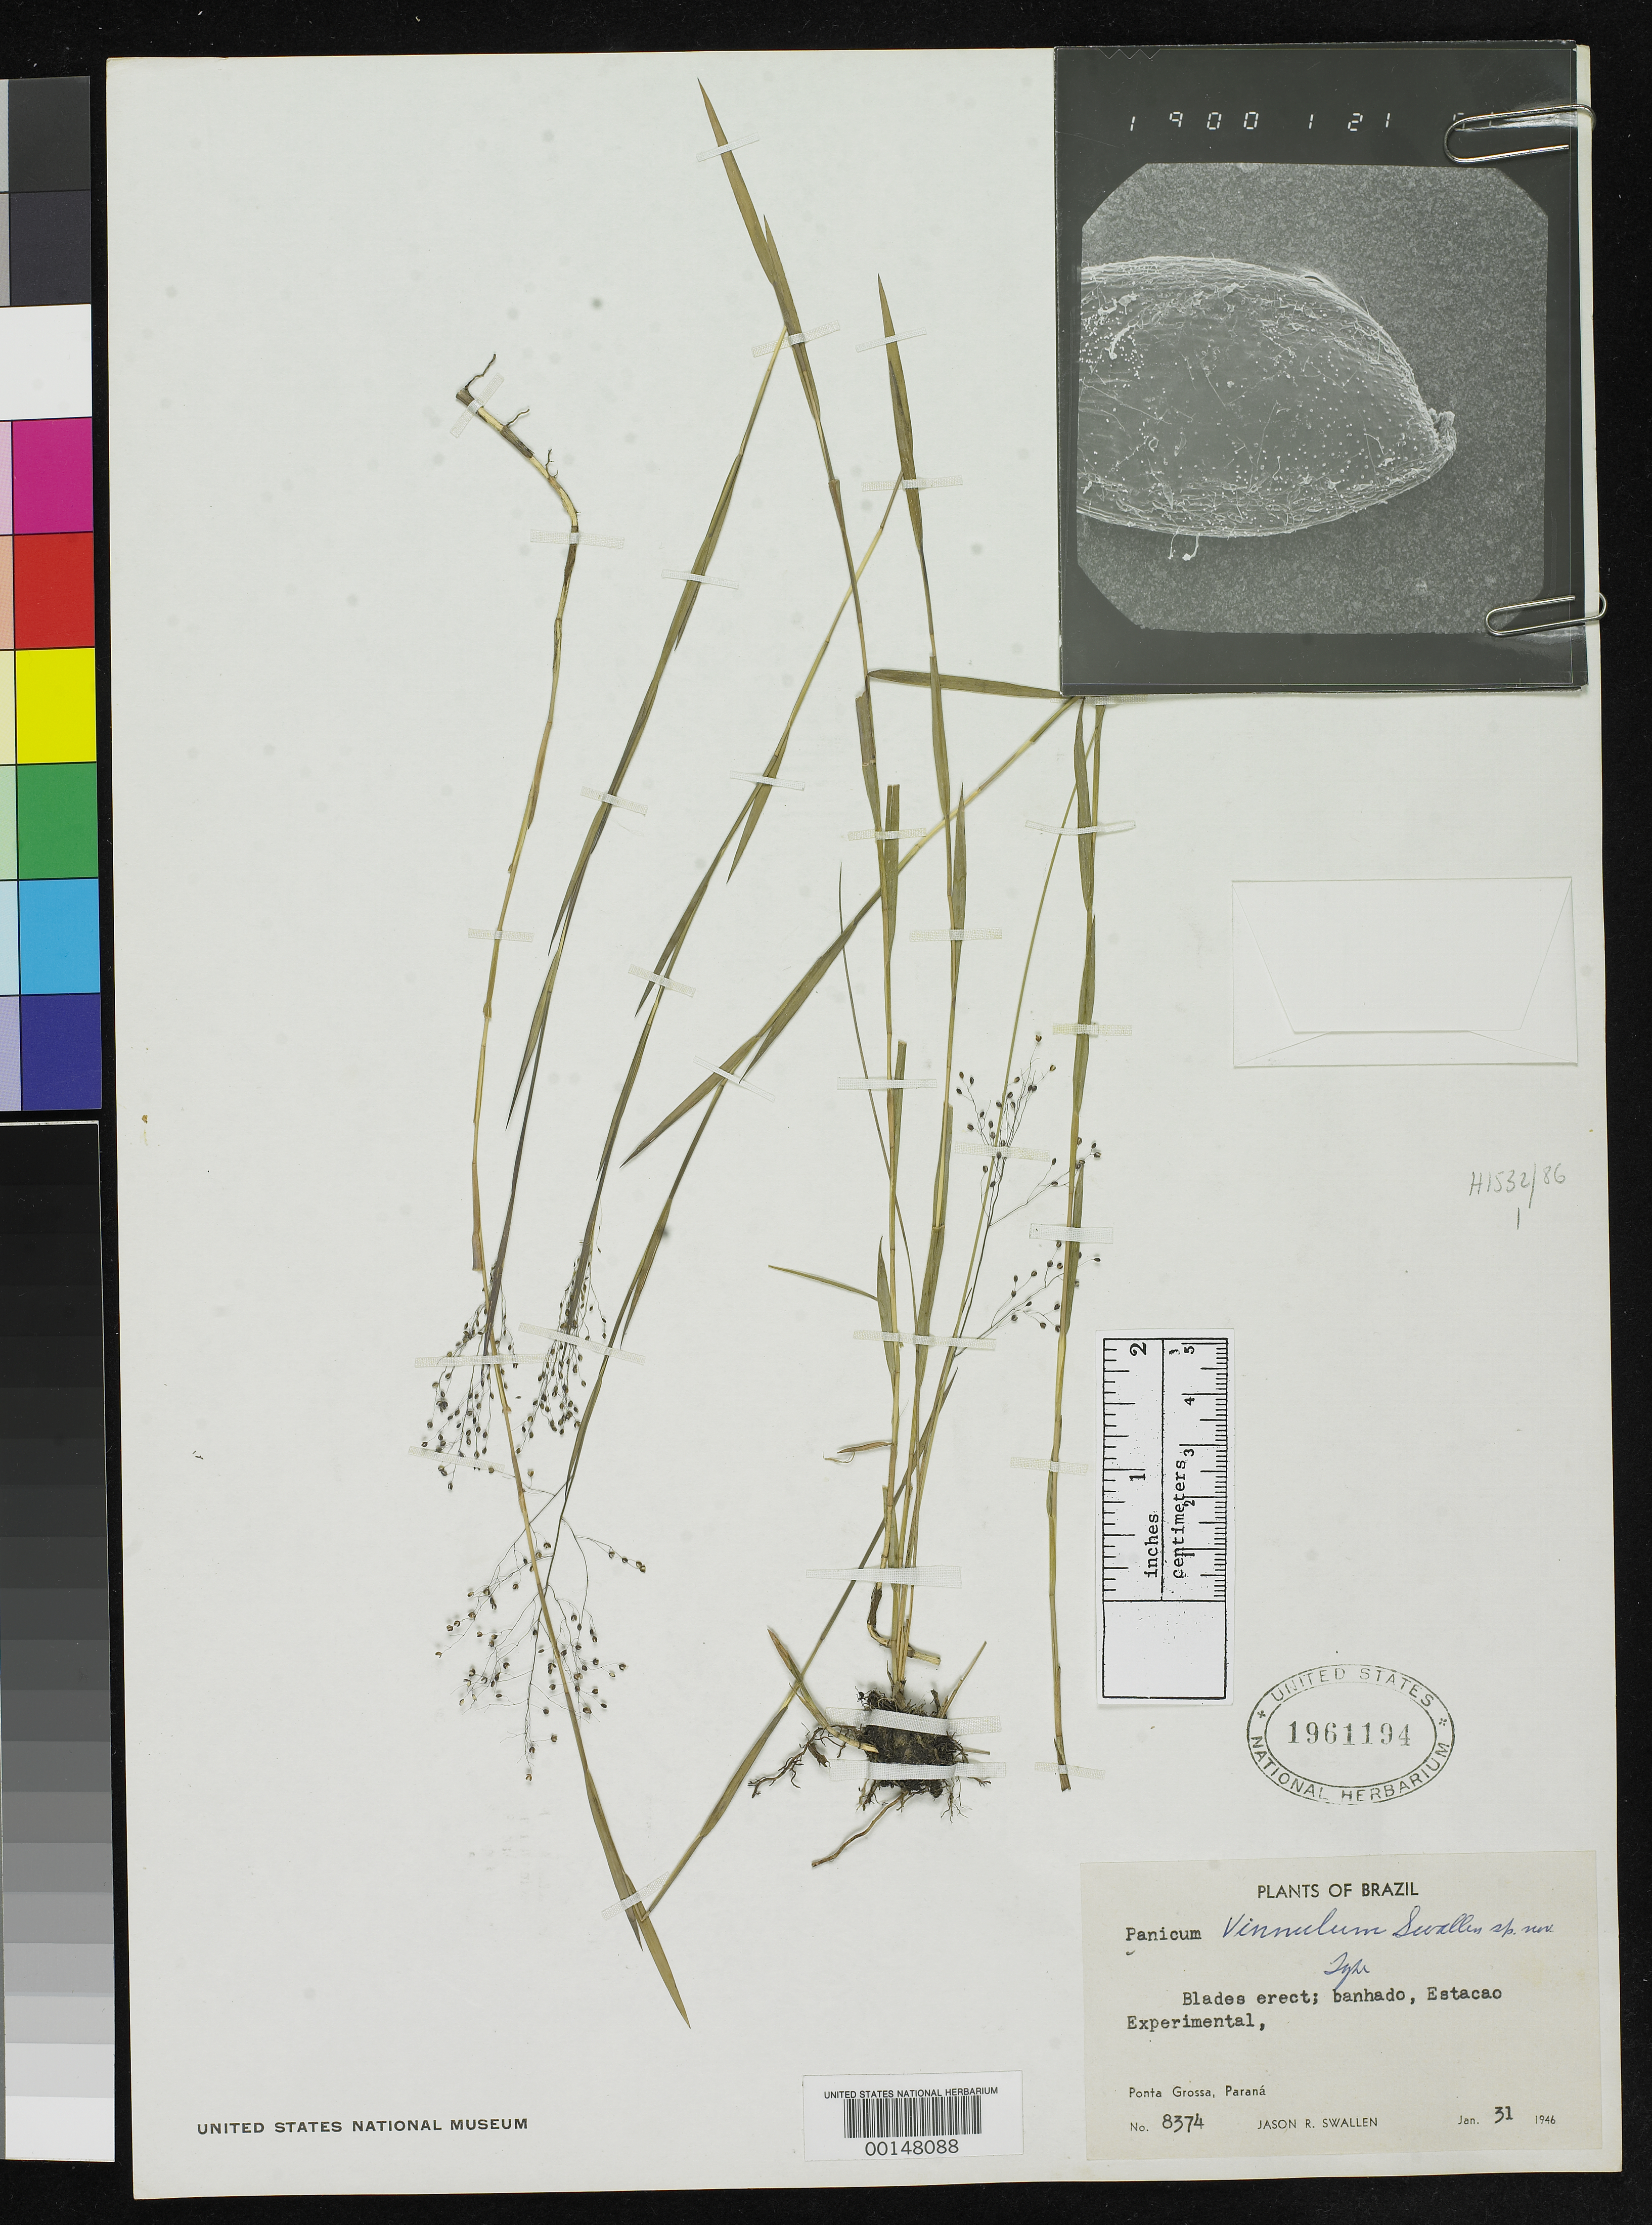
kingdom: Plantae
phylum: Tracheophyta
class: Liliopsida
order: Poales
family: Poaceae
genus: Panicum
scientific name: Panicum vinnulum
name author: Swallen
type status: Holotype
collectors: J. R. Swallen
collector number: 8374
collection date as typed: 31 Jan 1946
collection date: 1946-01-31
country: Brazil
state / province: Paraná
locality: Ponta Grossa, Estacao Experimental.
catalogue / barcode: US 1961194